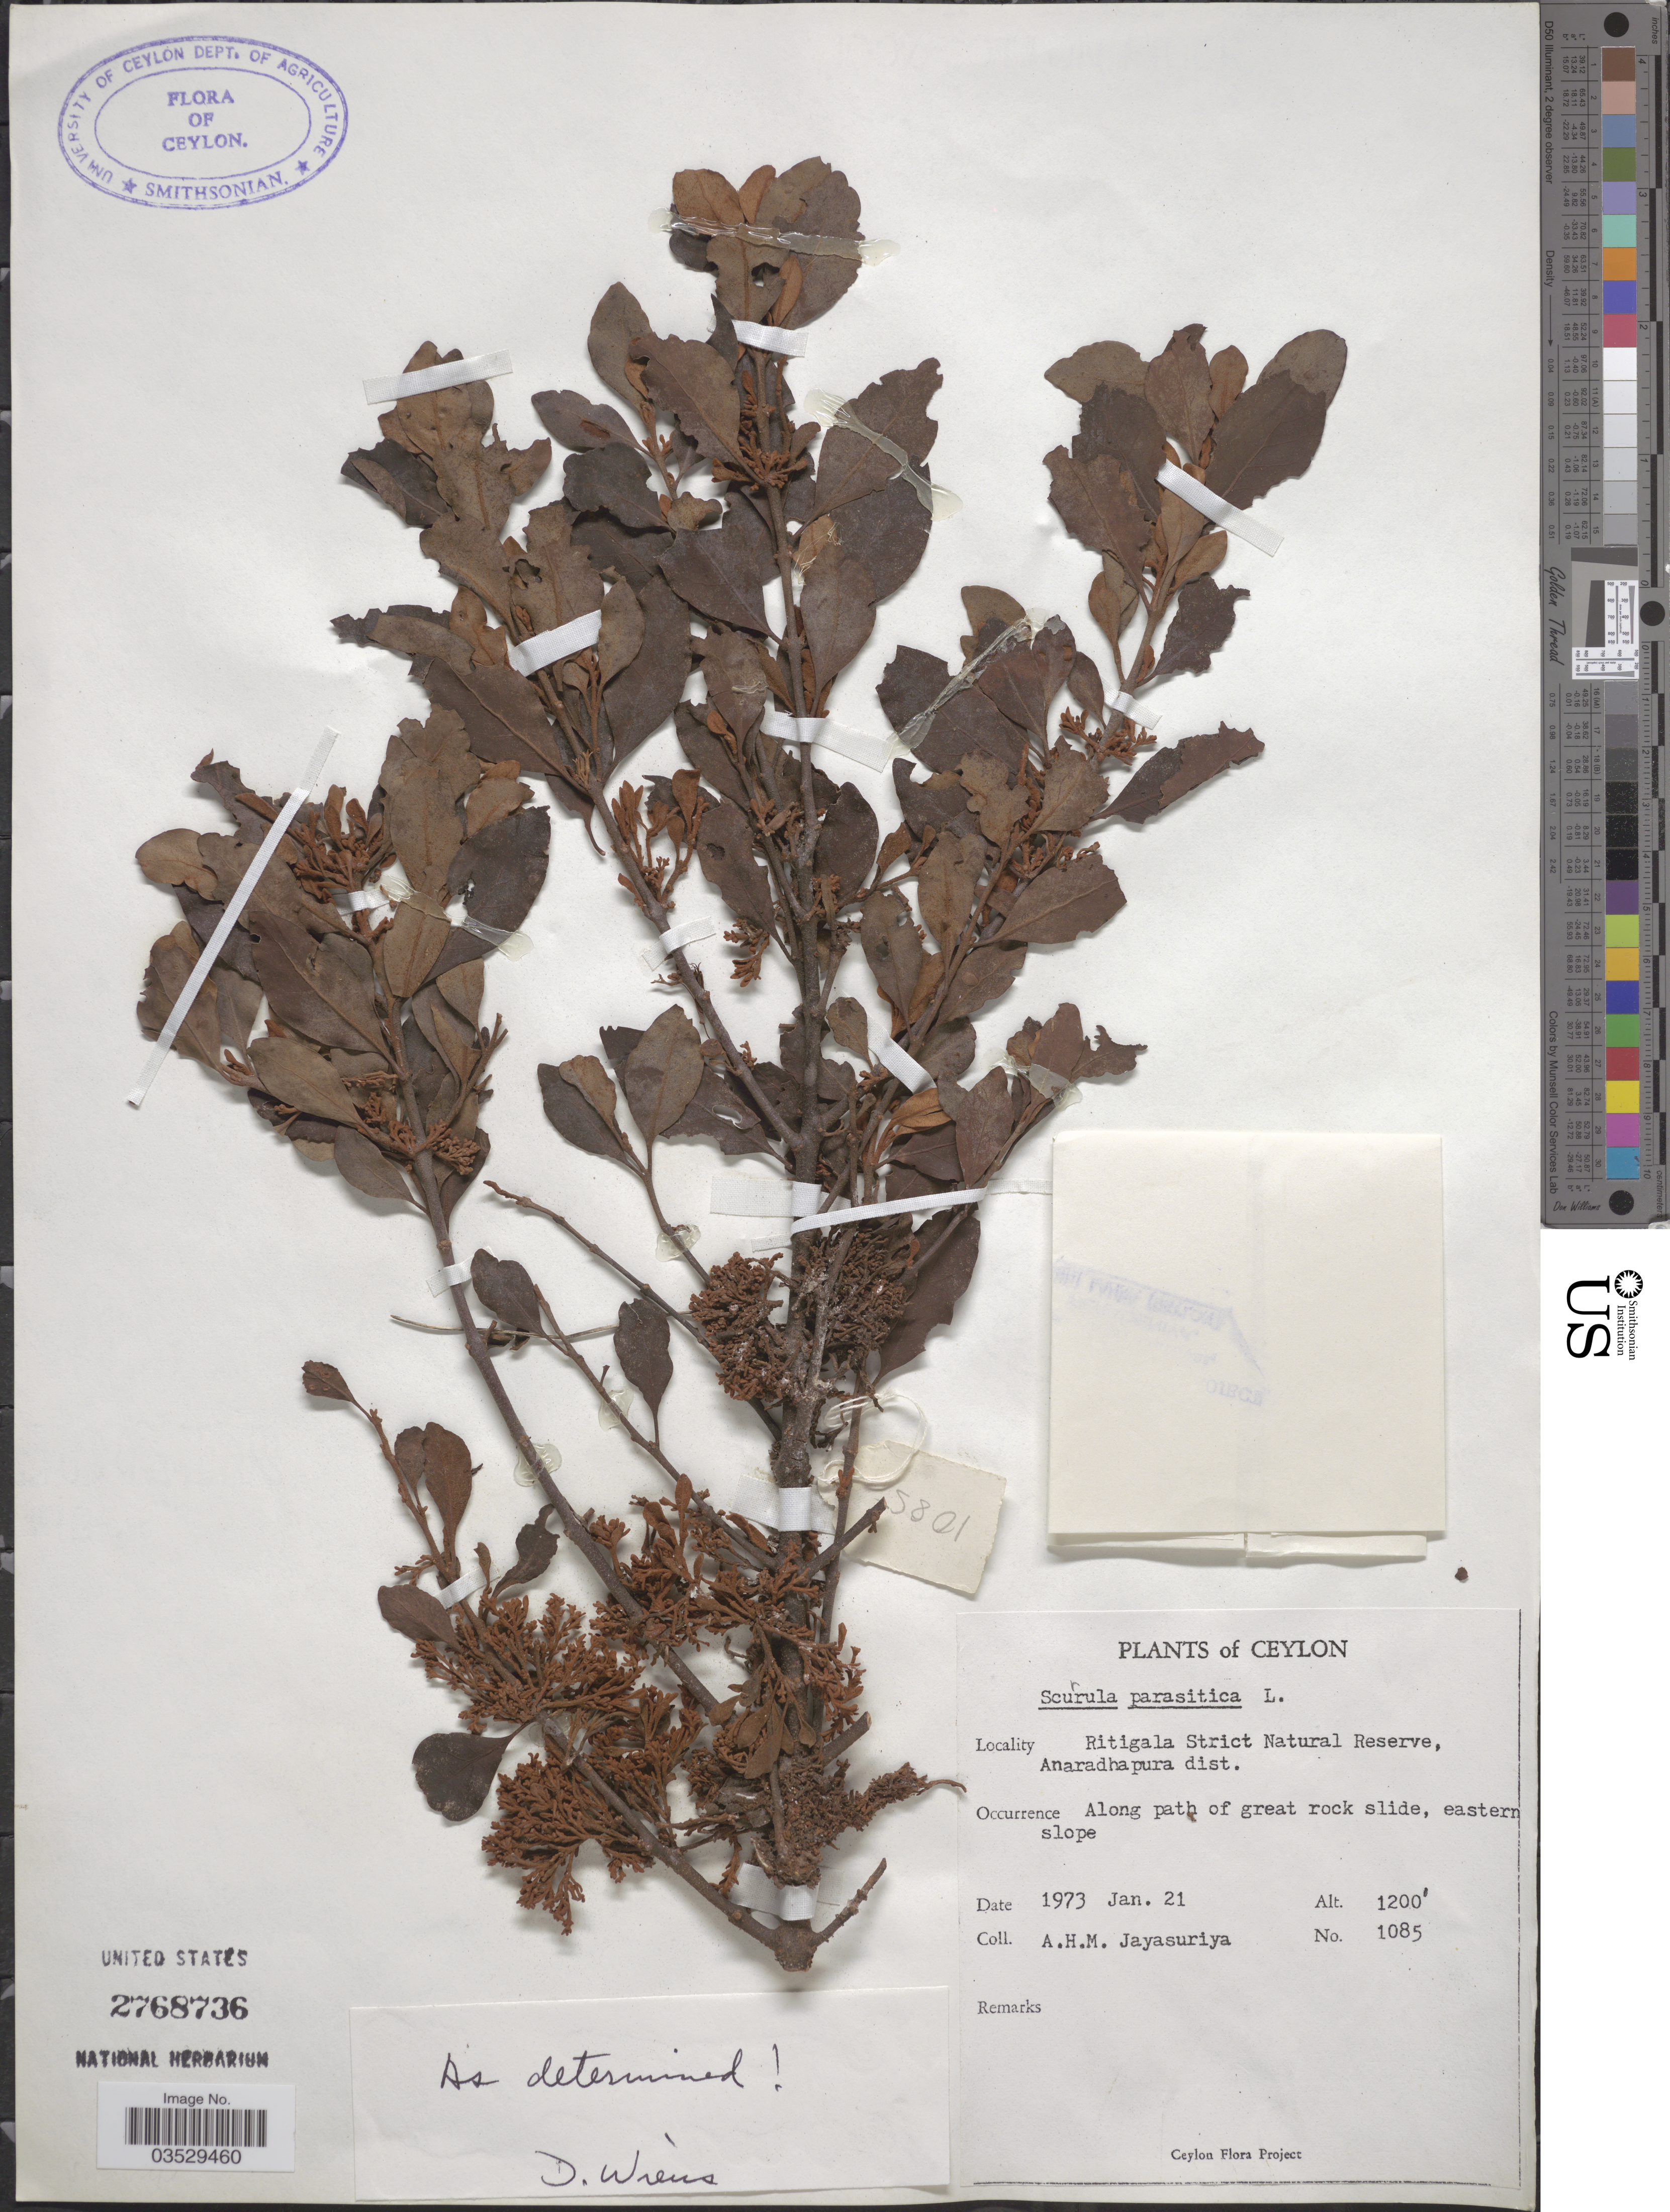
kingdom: Plantae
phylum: Tracheophyta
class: Magnoliopsida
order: Santalales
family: Loranthaceae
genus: Scurrula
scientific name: Scurrula parasitica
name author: L.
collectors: A. H. Jayasuriya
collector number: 1085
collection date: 1973-01-21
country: Sri Lanka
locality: Ceylon. Ritigala Strict Natural Reserve, Anaradhapura dist. Along path of great rock slide, eastern slope.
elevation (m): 366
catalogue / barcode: US 2768736